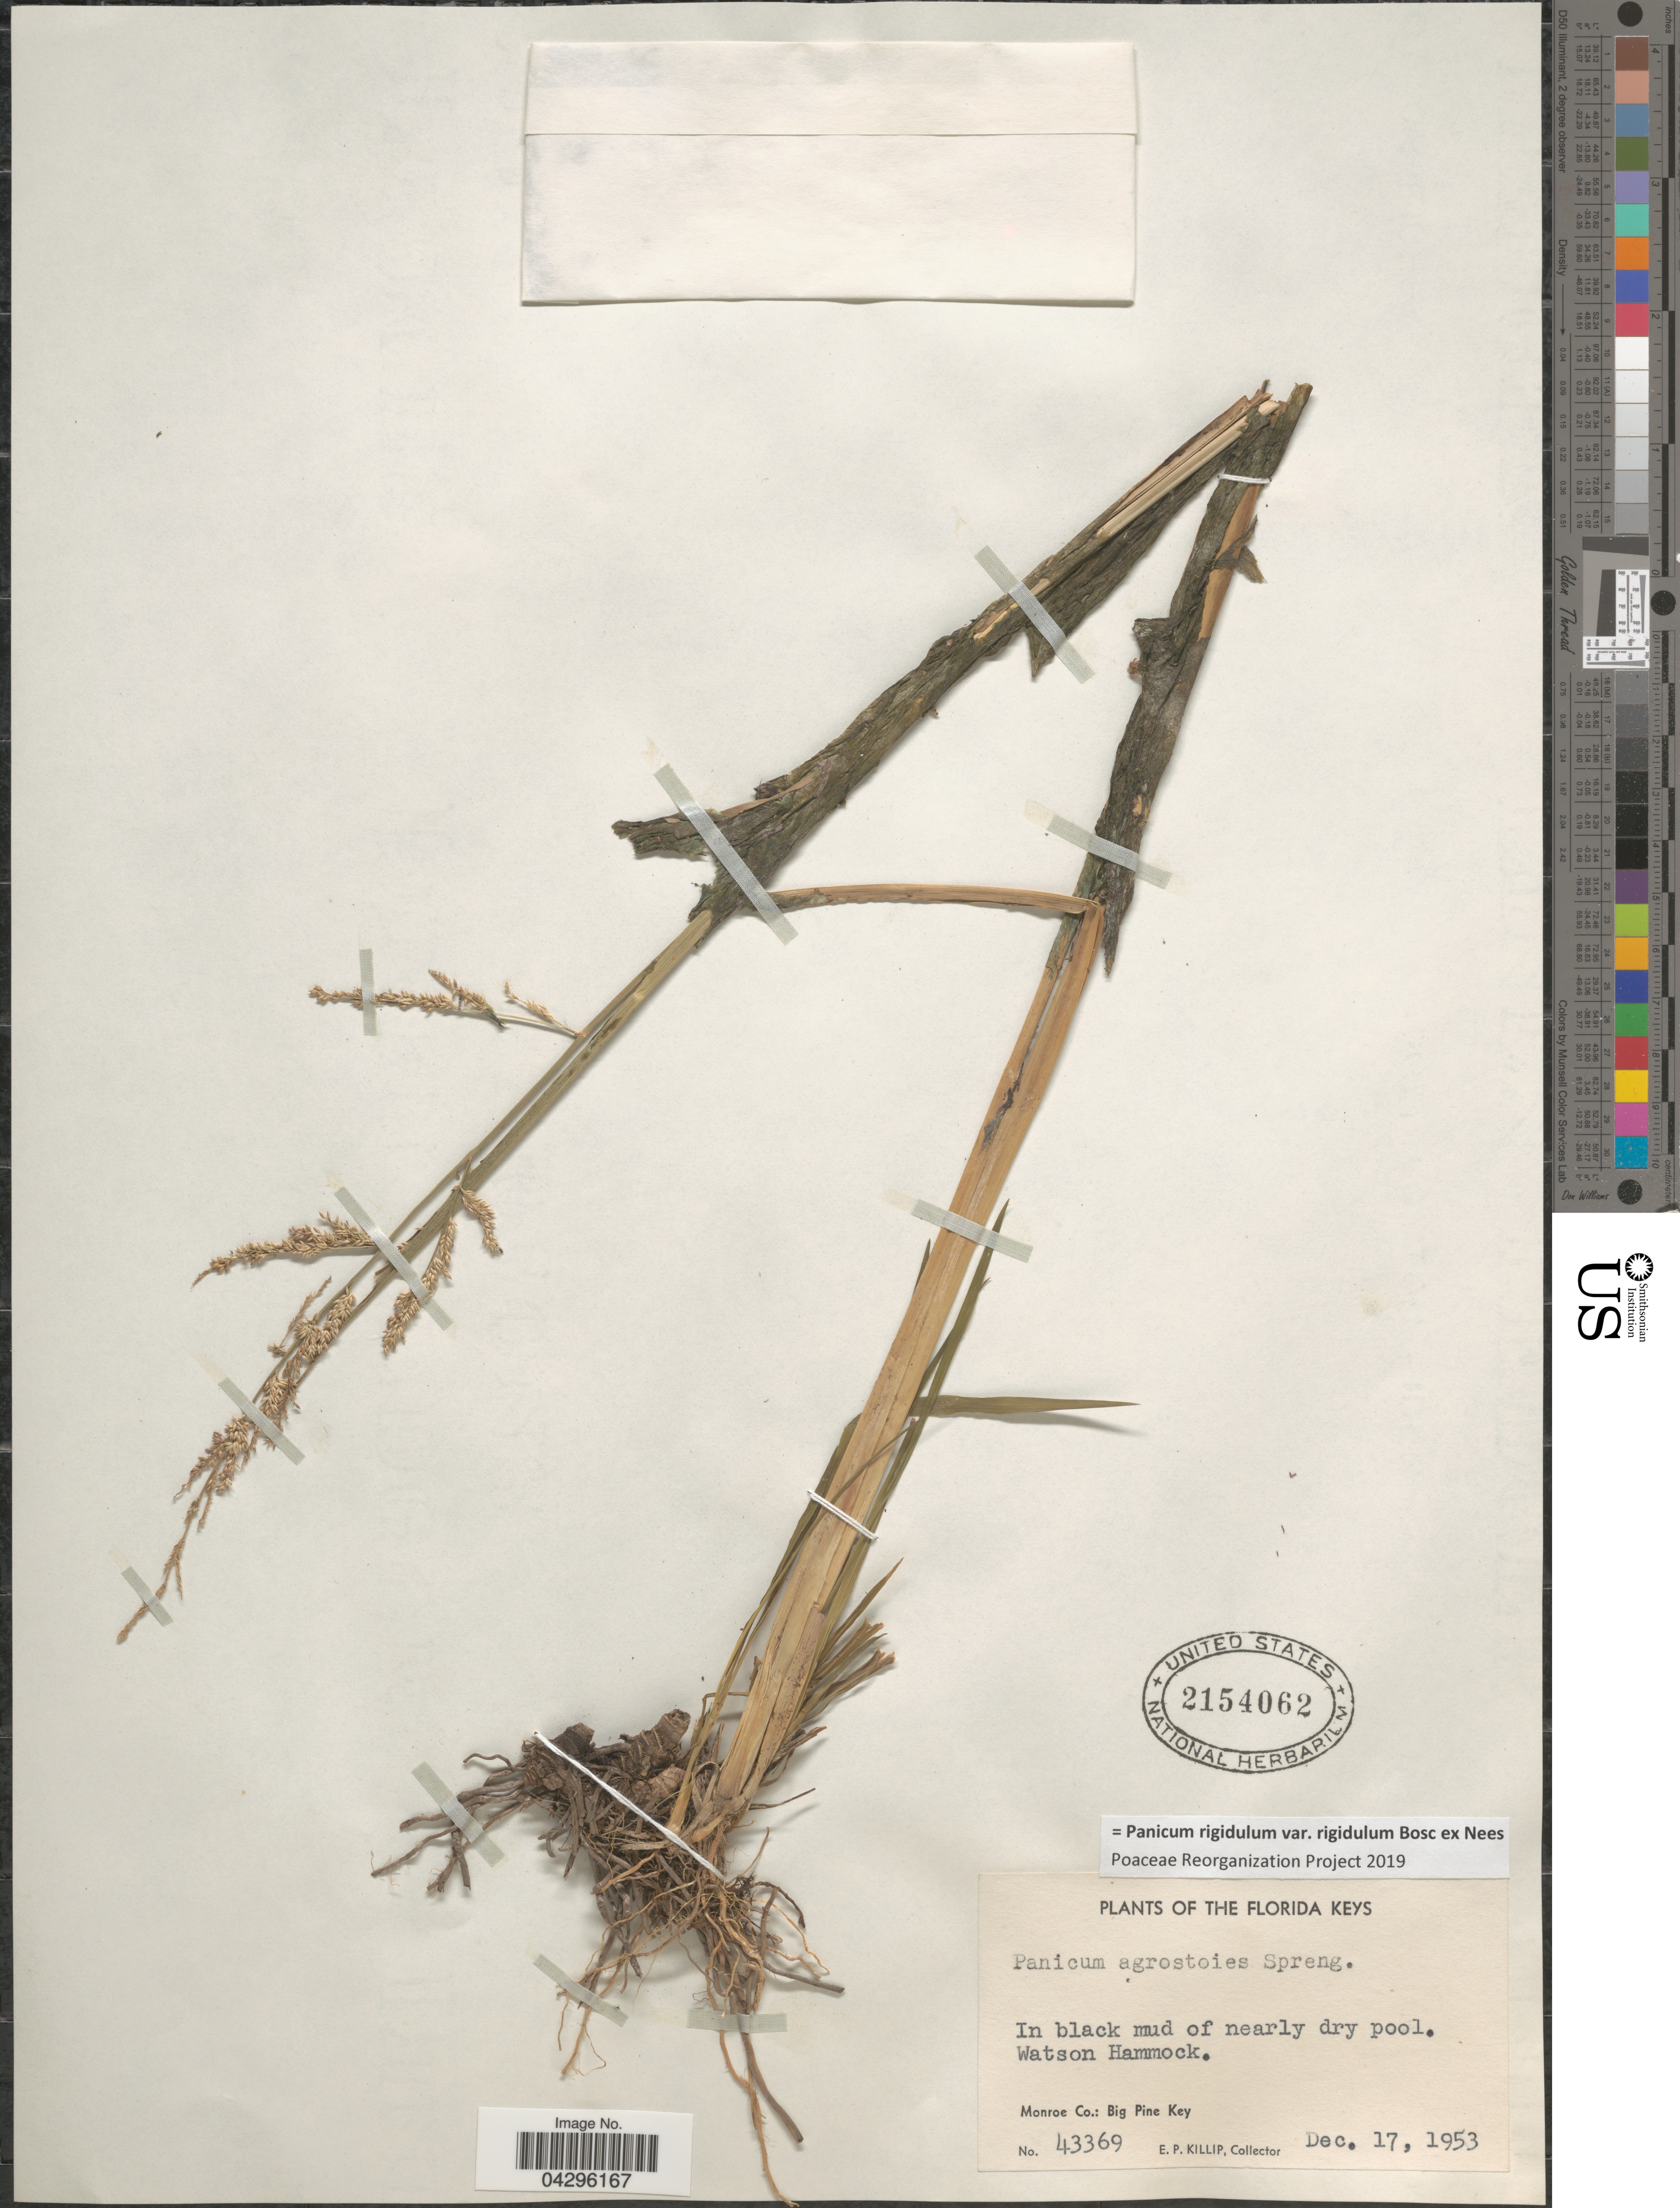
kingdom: Plantae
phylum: Tracheophyta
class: Liliopsida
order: Poales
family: Poaceae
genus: Panicum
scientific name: Panicum rigidulum var. rigidulum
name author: Bosc ex Nees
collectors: E. P. Killip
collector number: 43369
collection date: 1953-12-17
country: United States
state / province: Florida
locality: Florida Keys. In black mud of nearly dry pool. Watson Hammock. Monroe Co.: Big Pine Key.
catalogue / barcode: US 2154062